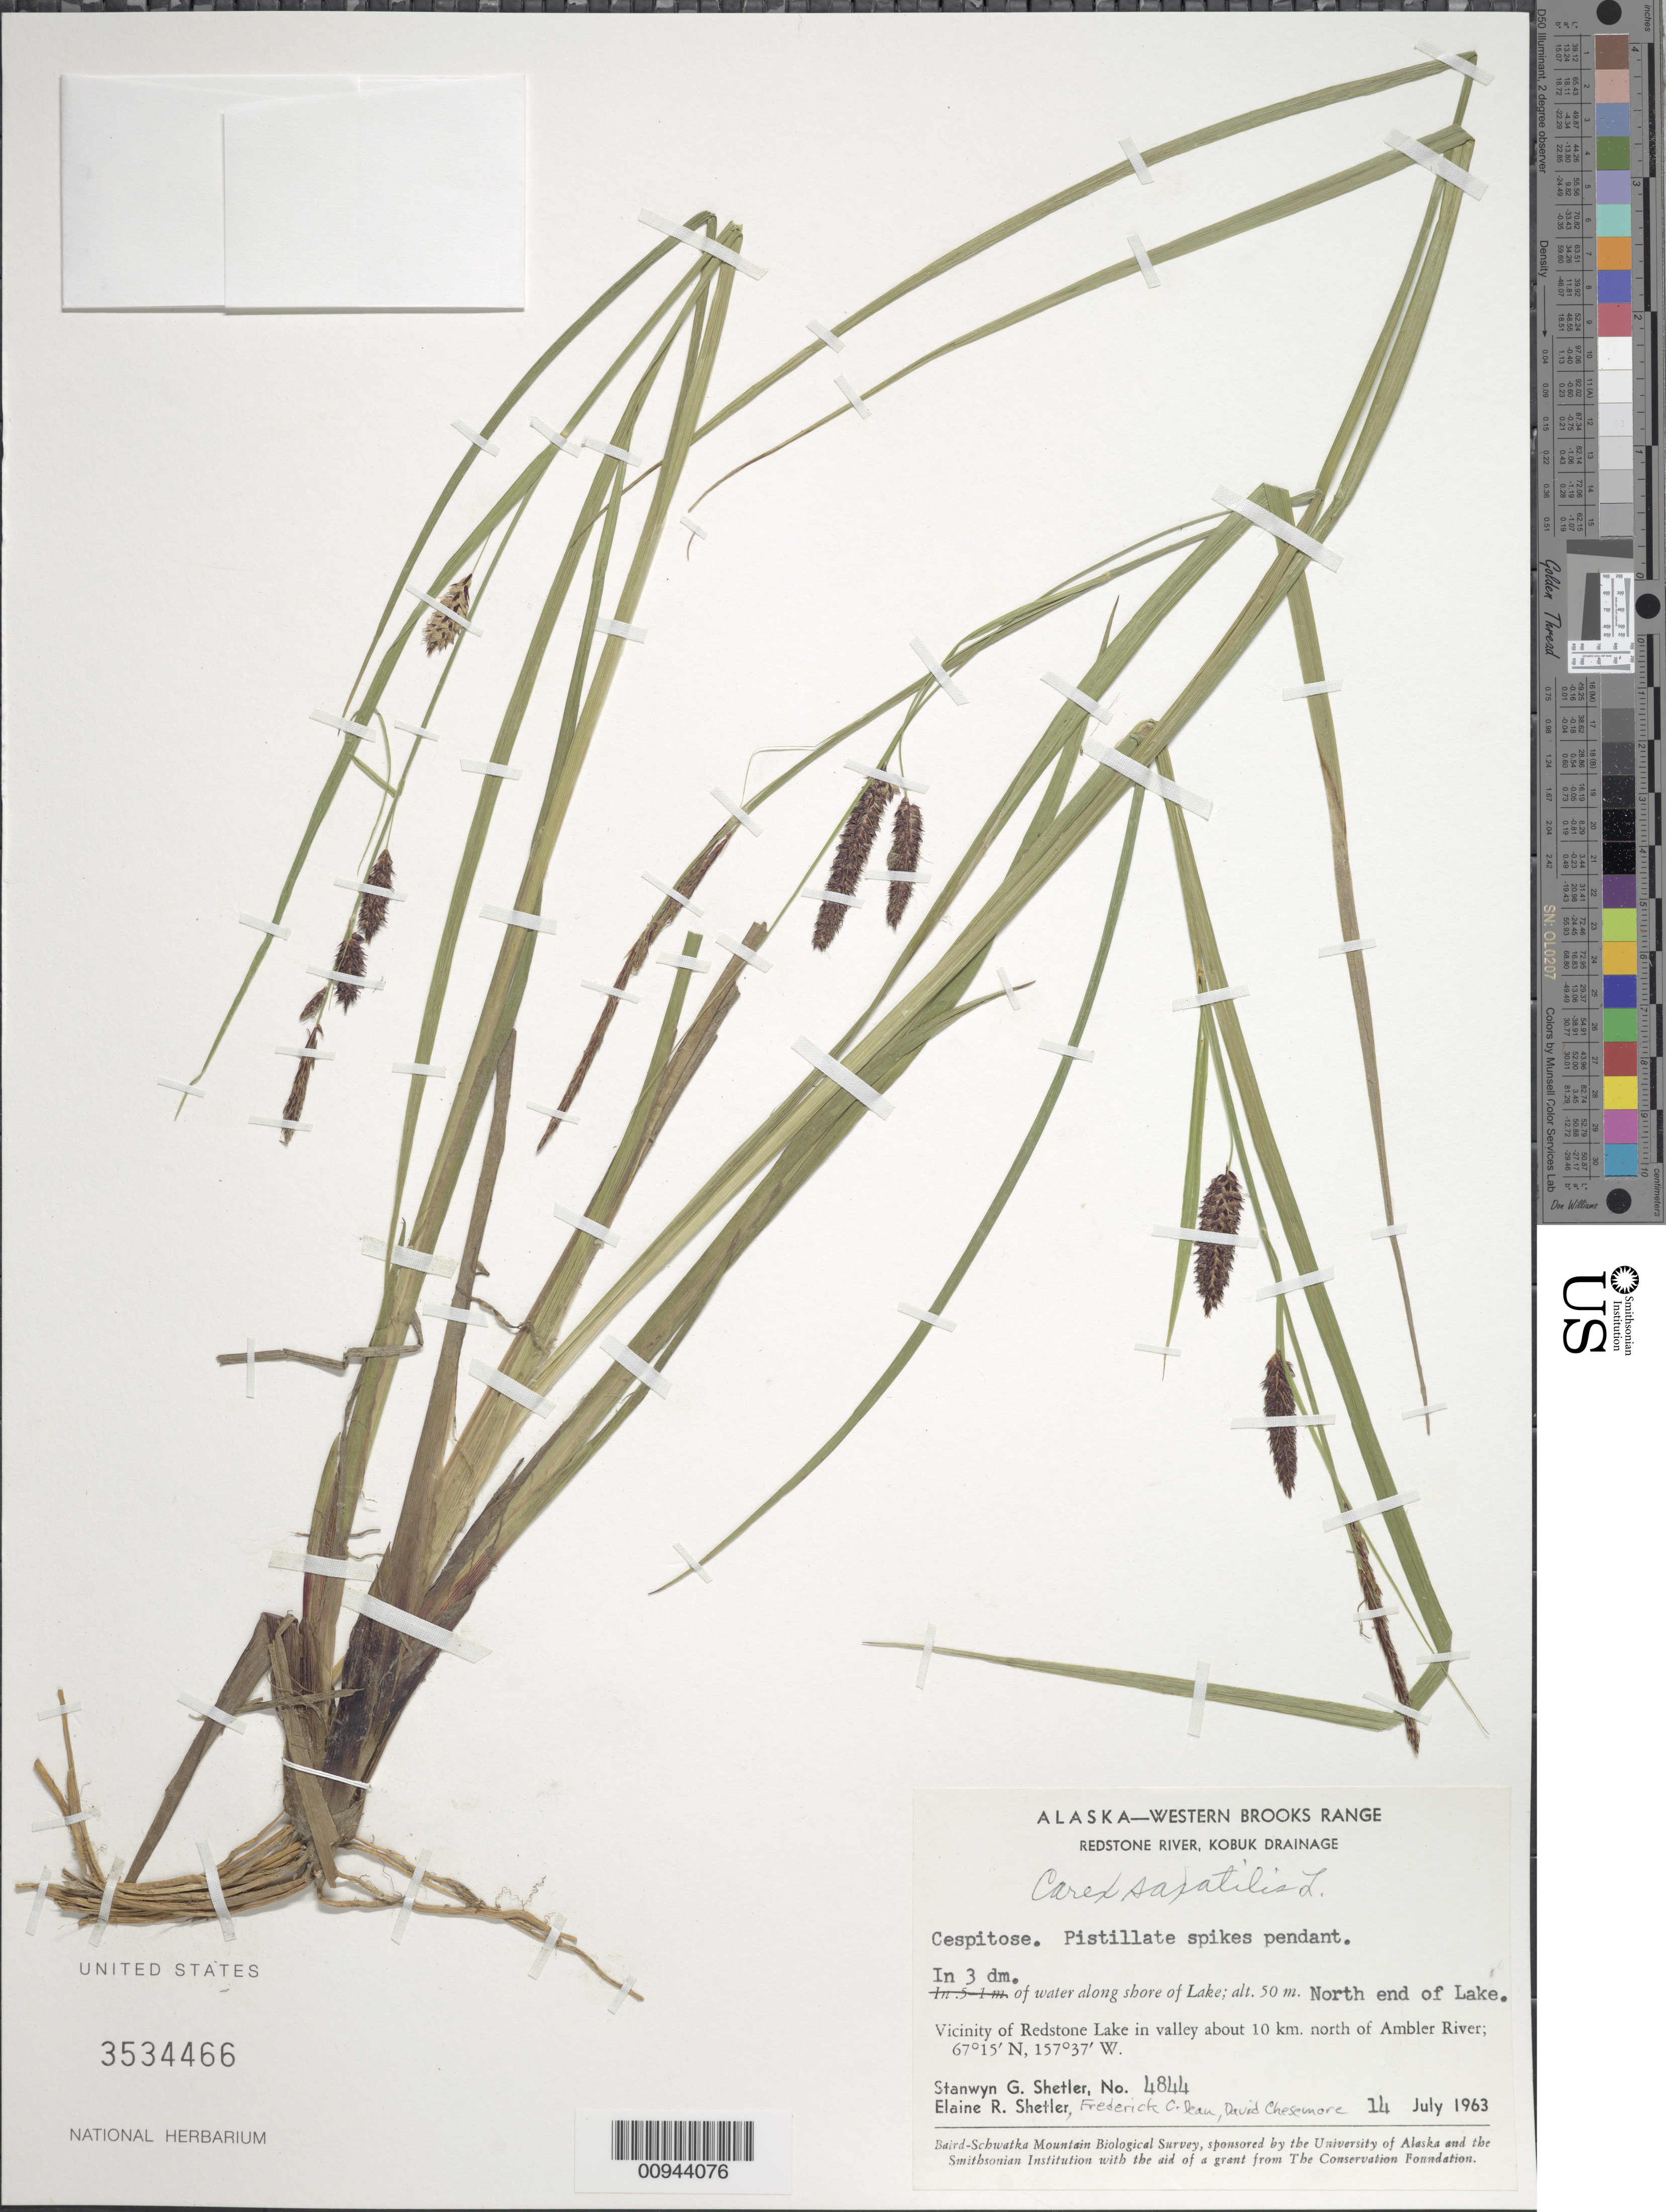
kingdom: Plantae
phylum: Tracheophyta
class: Liliopsida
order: Poales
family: Cyperaceae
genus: Carex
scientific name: Carex saxatilis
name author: L.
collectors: S. Shetler, E. R. Shetler, F. C. Dean & D. Chesemore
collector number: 4844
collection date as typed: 14 Jul 1963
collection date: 1963-07-14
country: United States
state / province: Alaska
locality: Vicinity of Redstone Lake in valley about 10 km. north of Ambler River. Western Brooks Range, Redstone River, Kobuk Drainage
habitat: In 3 dm. water along shore of Lake. North end of Lake.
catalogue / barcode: US 3534466